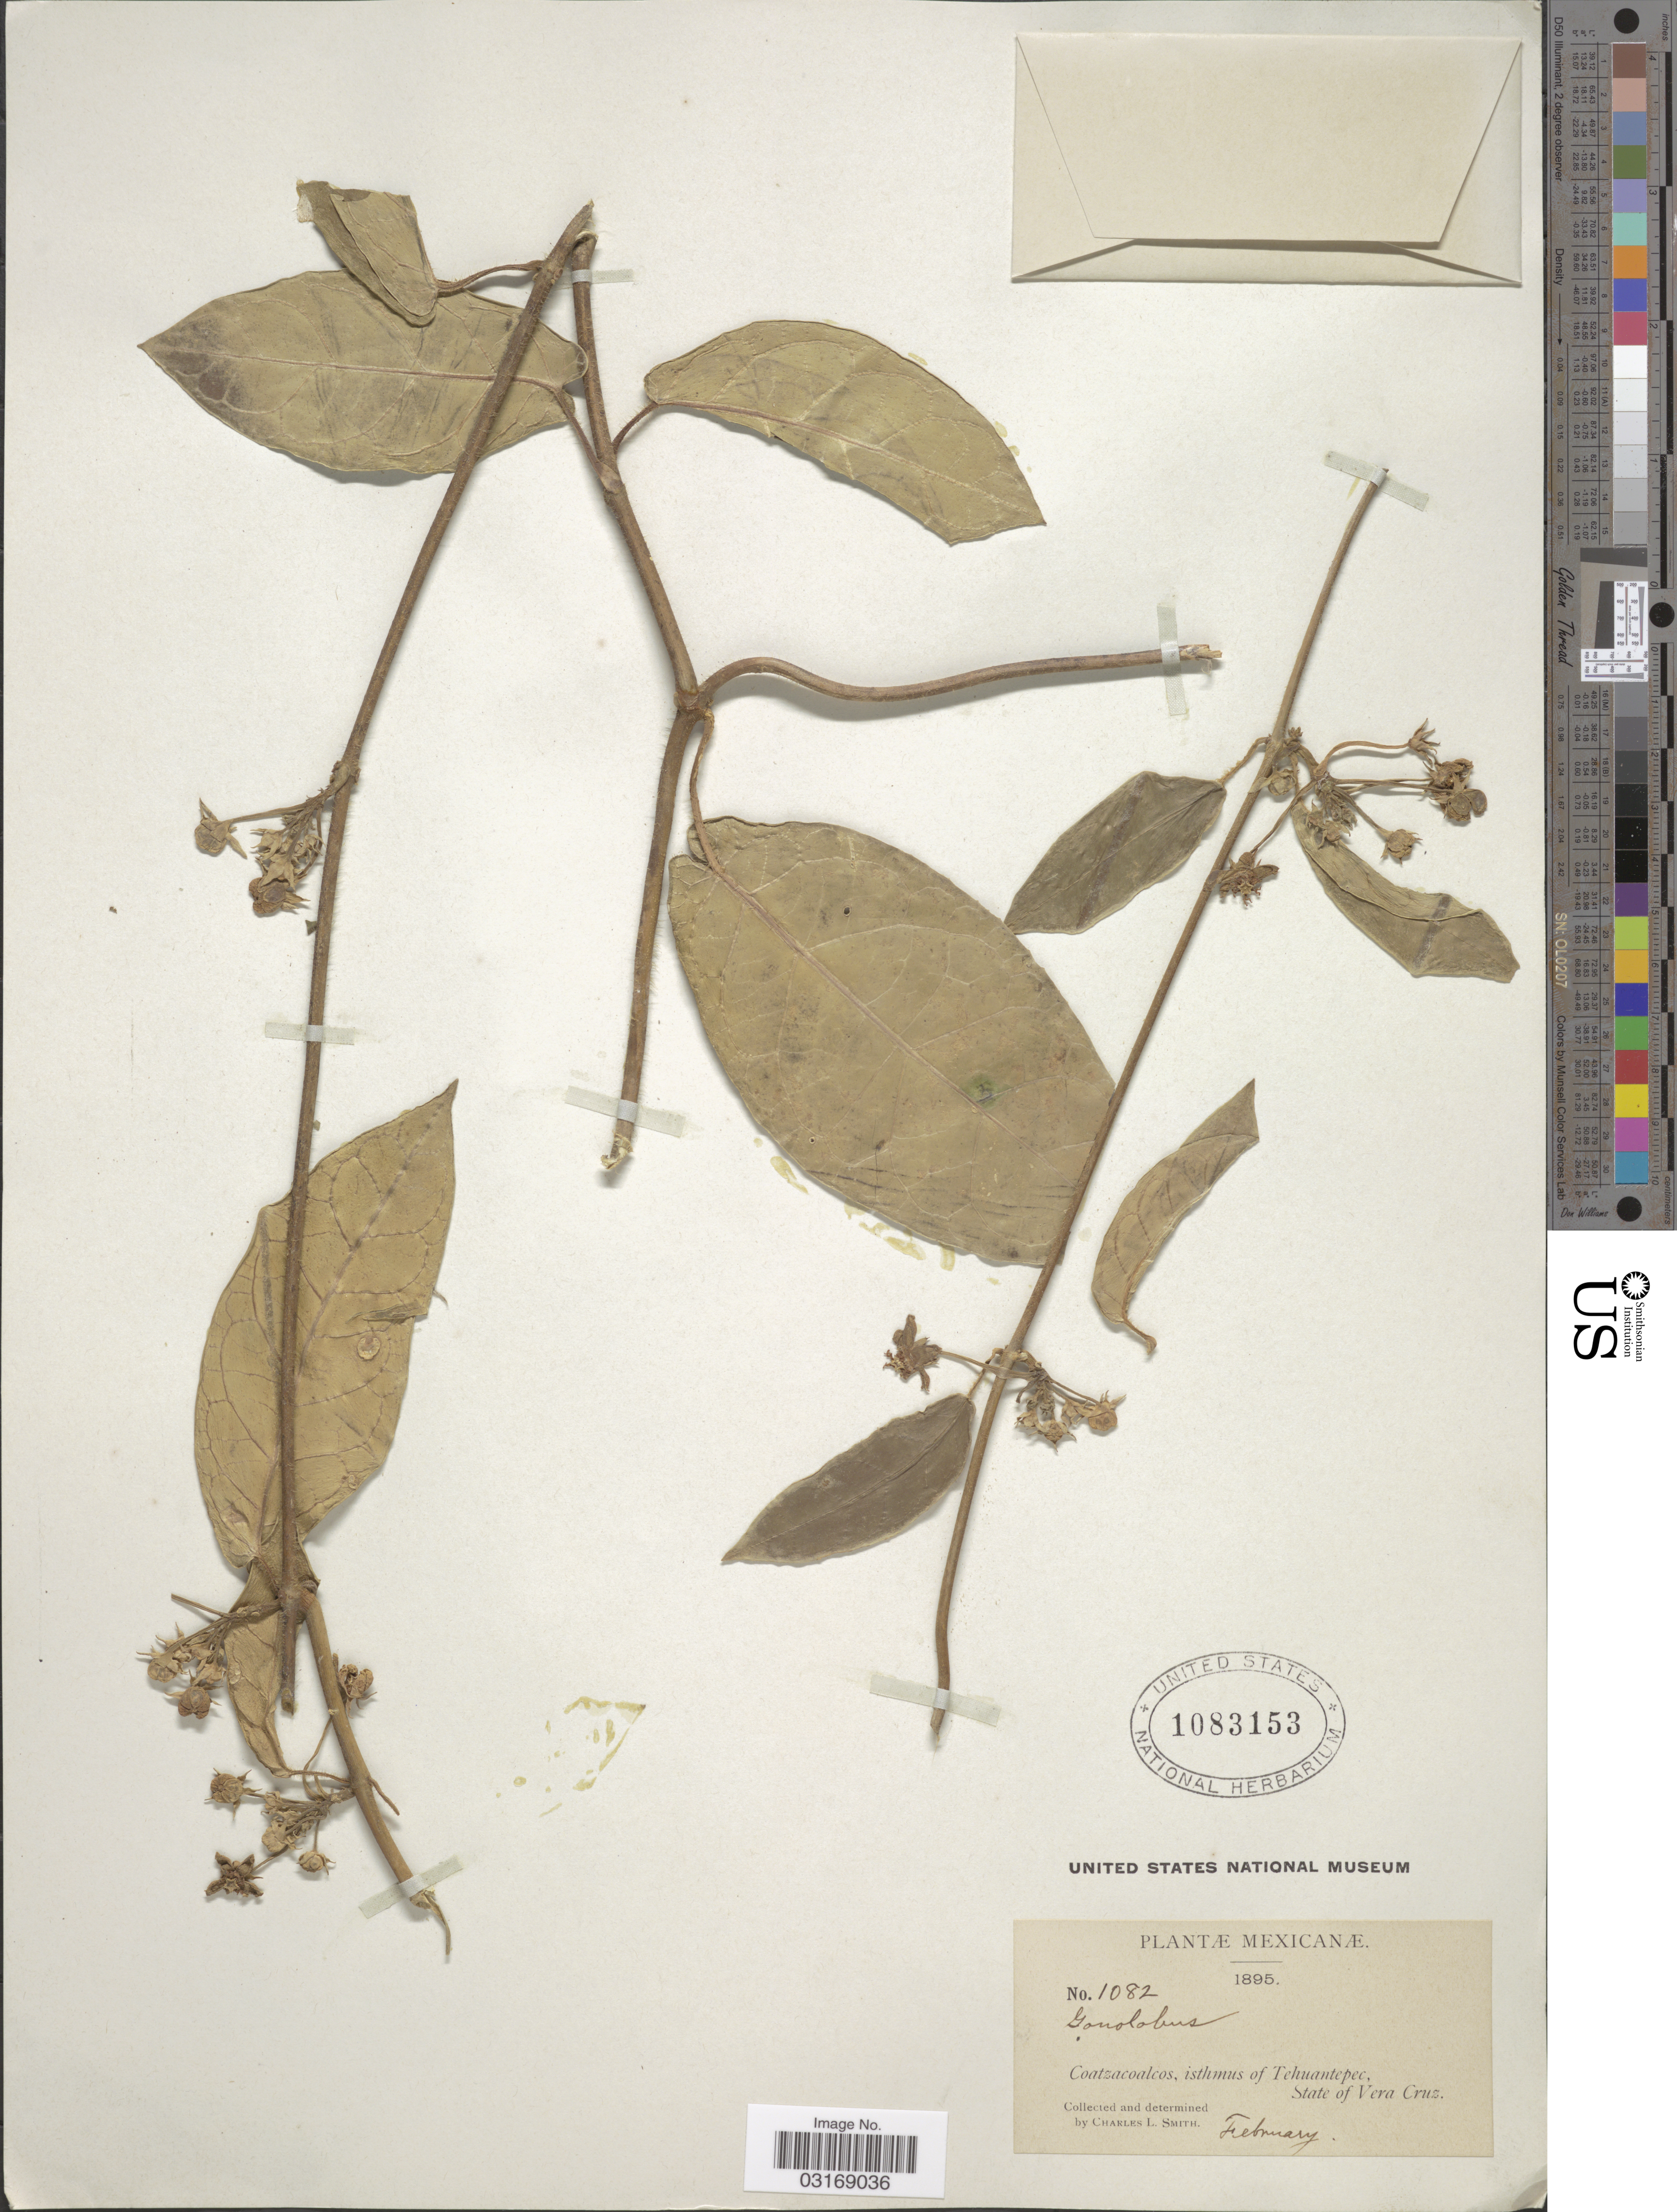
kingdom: Plantae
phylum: Tracheophyta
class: Magnoliopsida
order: Gentianales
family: Apocynaceae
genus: Gonolobus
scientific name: Gonolobus sp.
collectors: C. L. Smith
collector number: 1082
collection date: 1895-02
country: Mexico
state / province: Veracruz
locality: Coatzacoalcos, isthmus of Tehuantepec. State of Vera Cruz.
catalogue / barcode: US 1083153